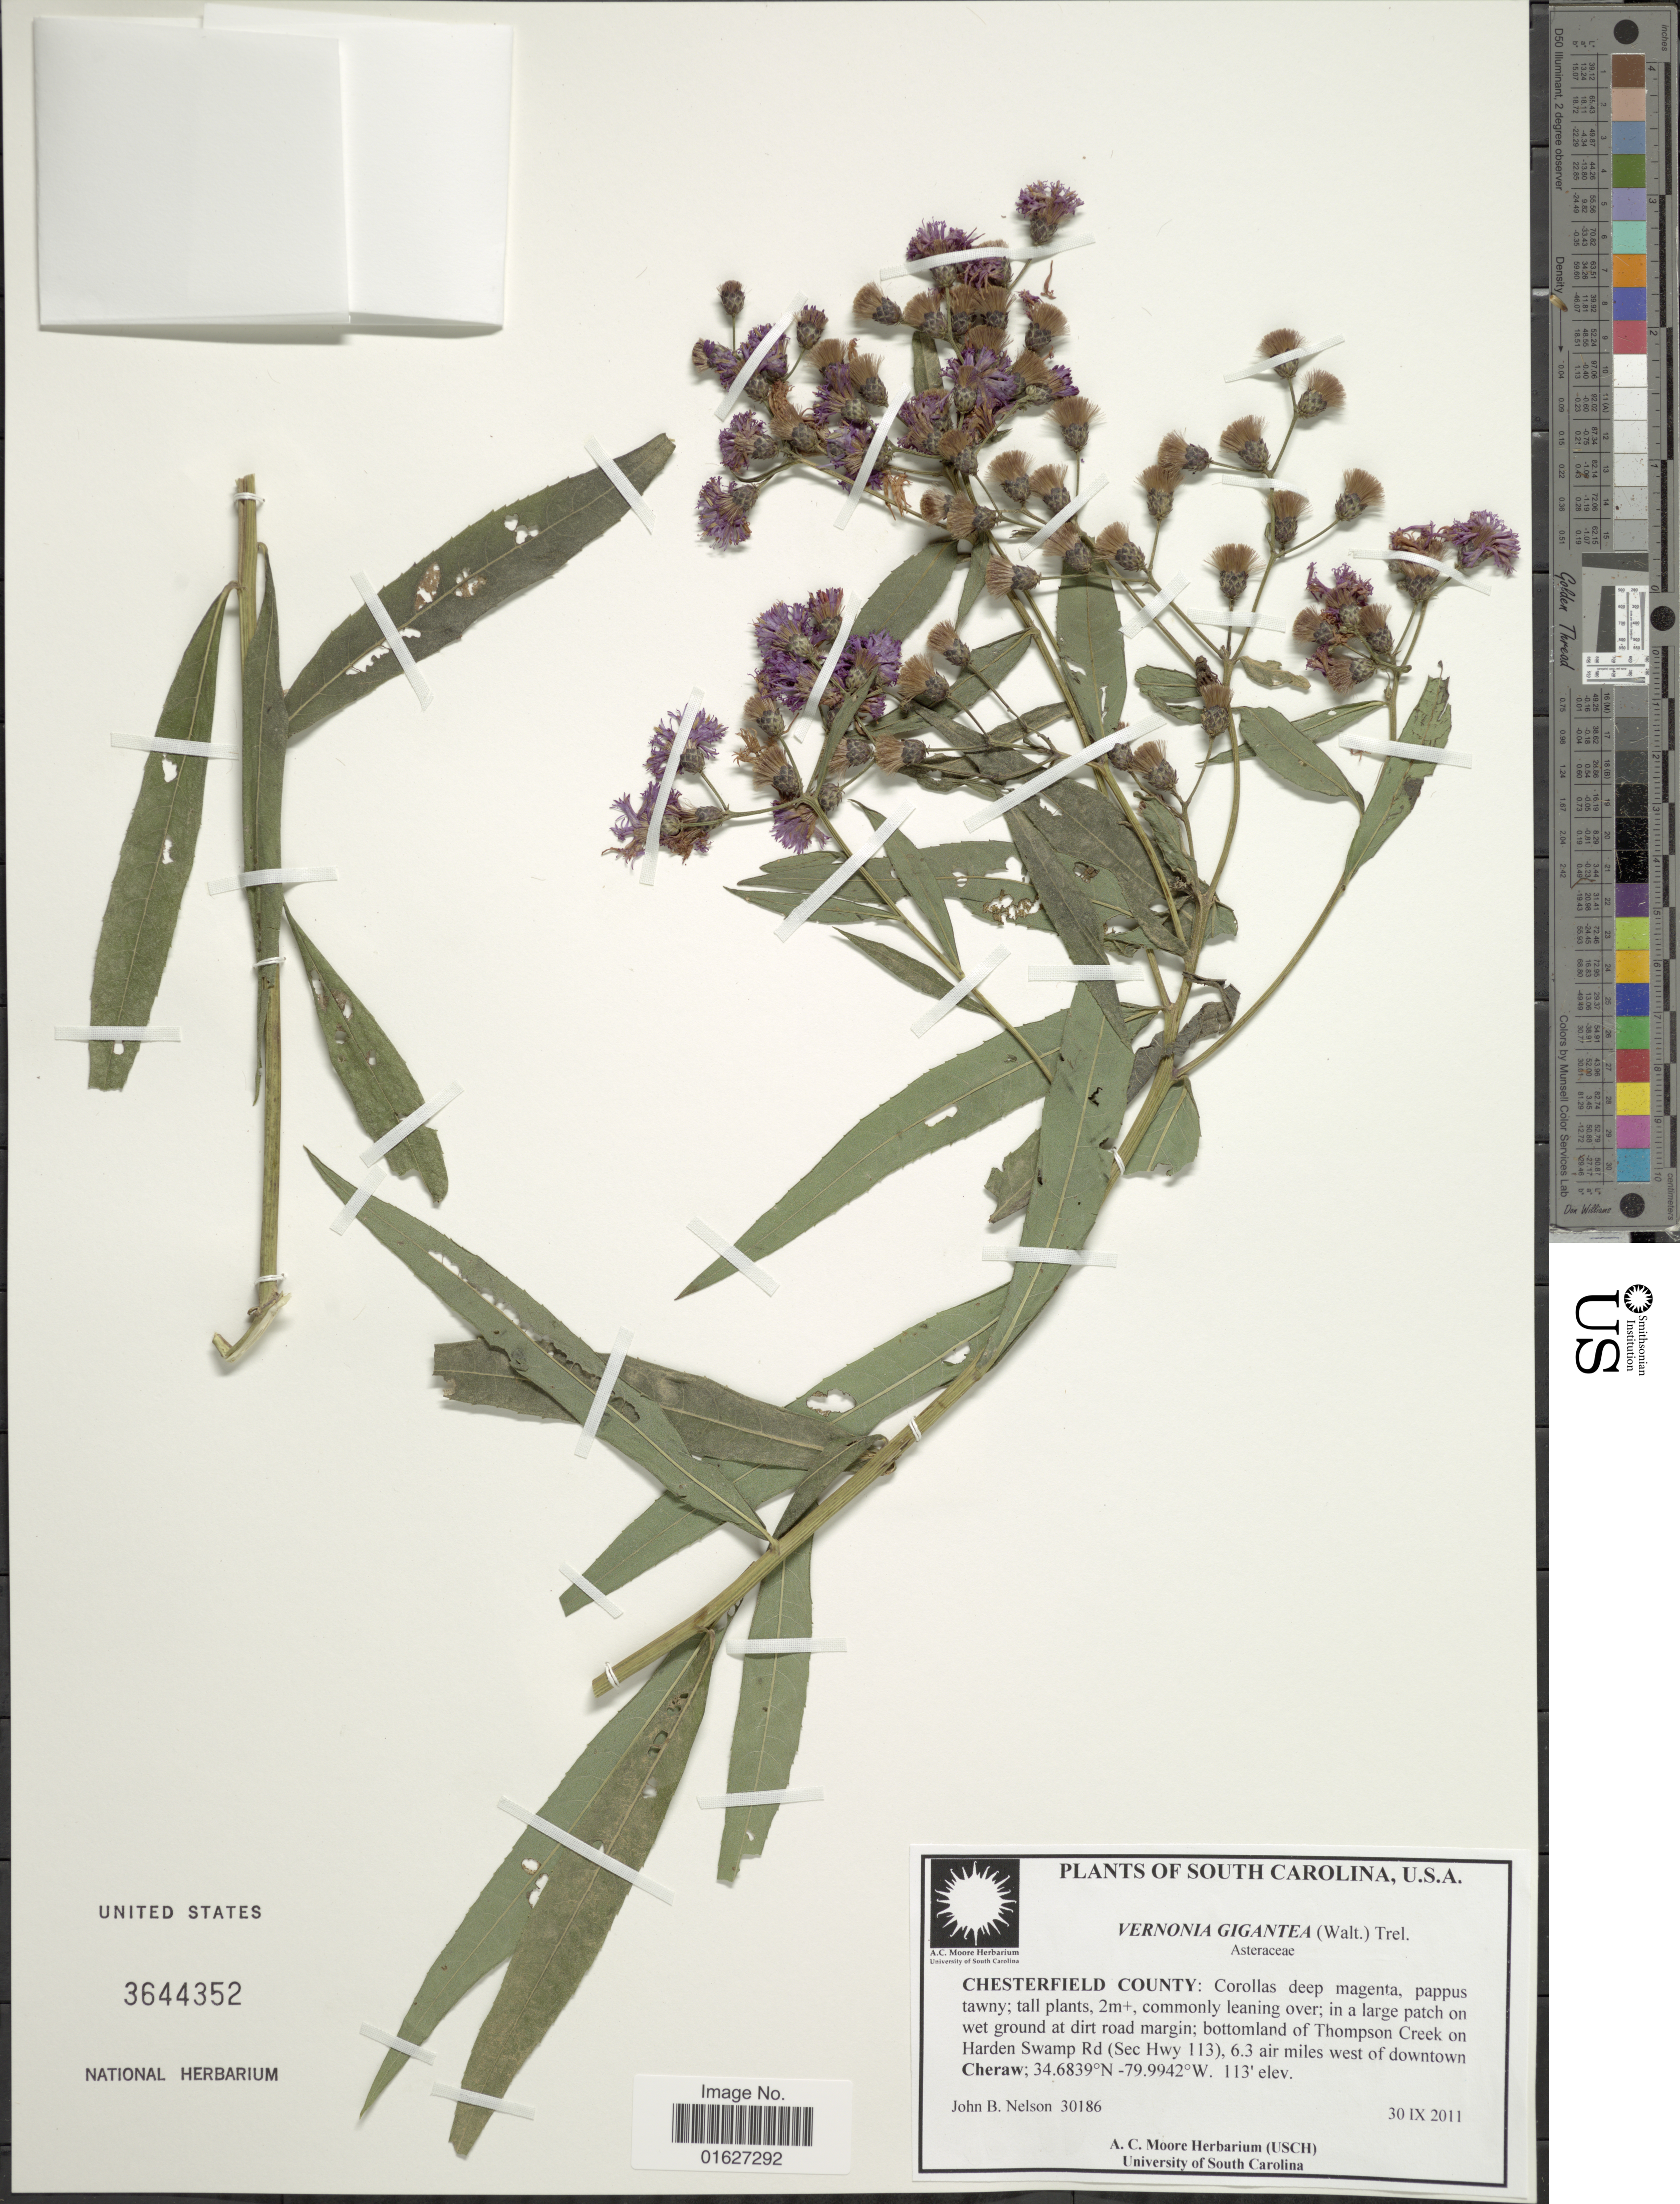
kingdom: Plantae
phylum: Tracheophyta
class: Magnoliopsida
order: Asterales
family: Asteraceae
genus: Vernonia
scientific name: Vernonia gigantea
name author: (Walter) Trel.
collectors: J. B. Nelson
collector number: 30186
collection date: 2001-09-30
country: United States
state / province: South Carolina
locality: South Carolina, U.S.A. Chesterfield County: bottomland of Thompson Creek on Harden Swamp Rd (Sec Hwy 113), 6.3 air miles west of downtown Cheraw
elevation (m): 34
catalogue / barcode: US 3644352